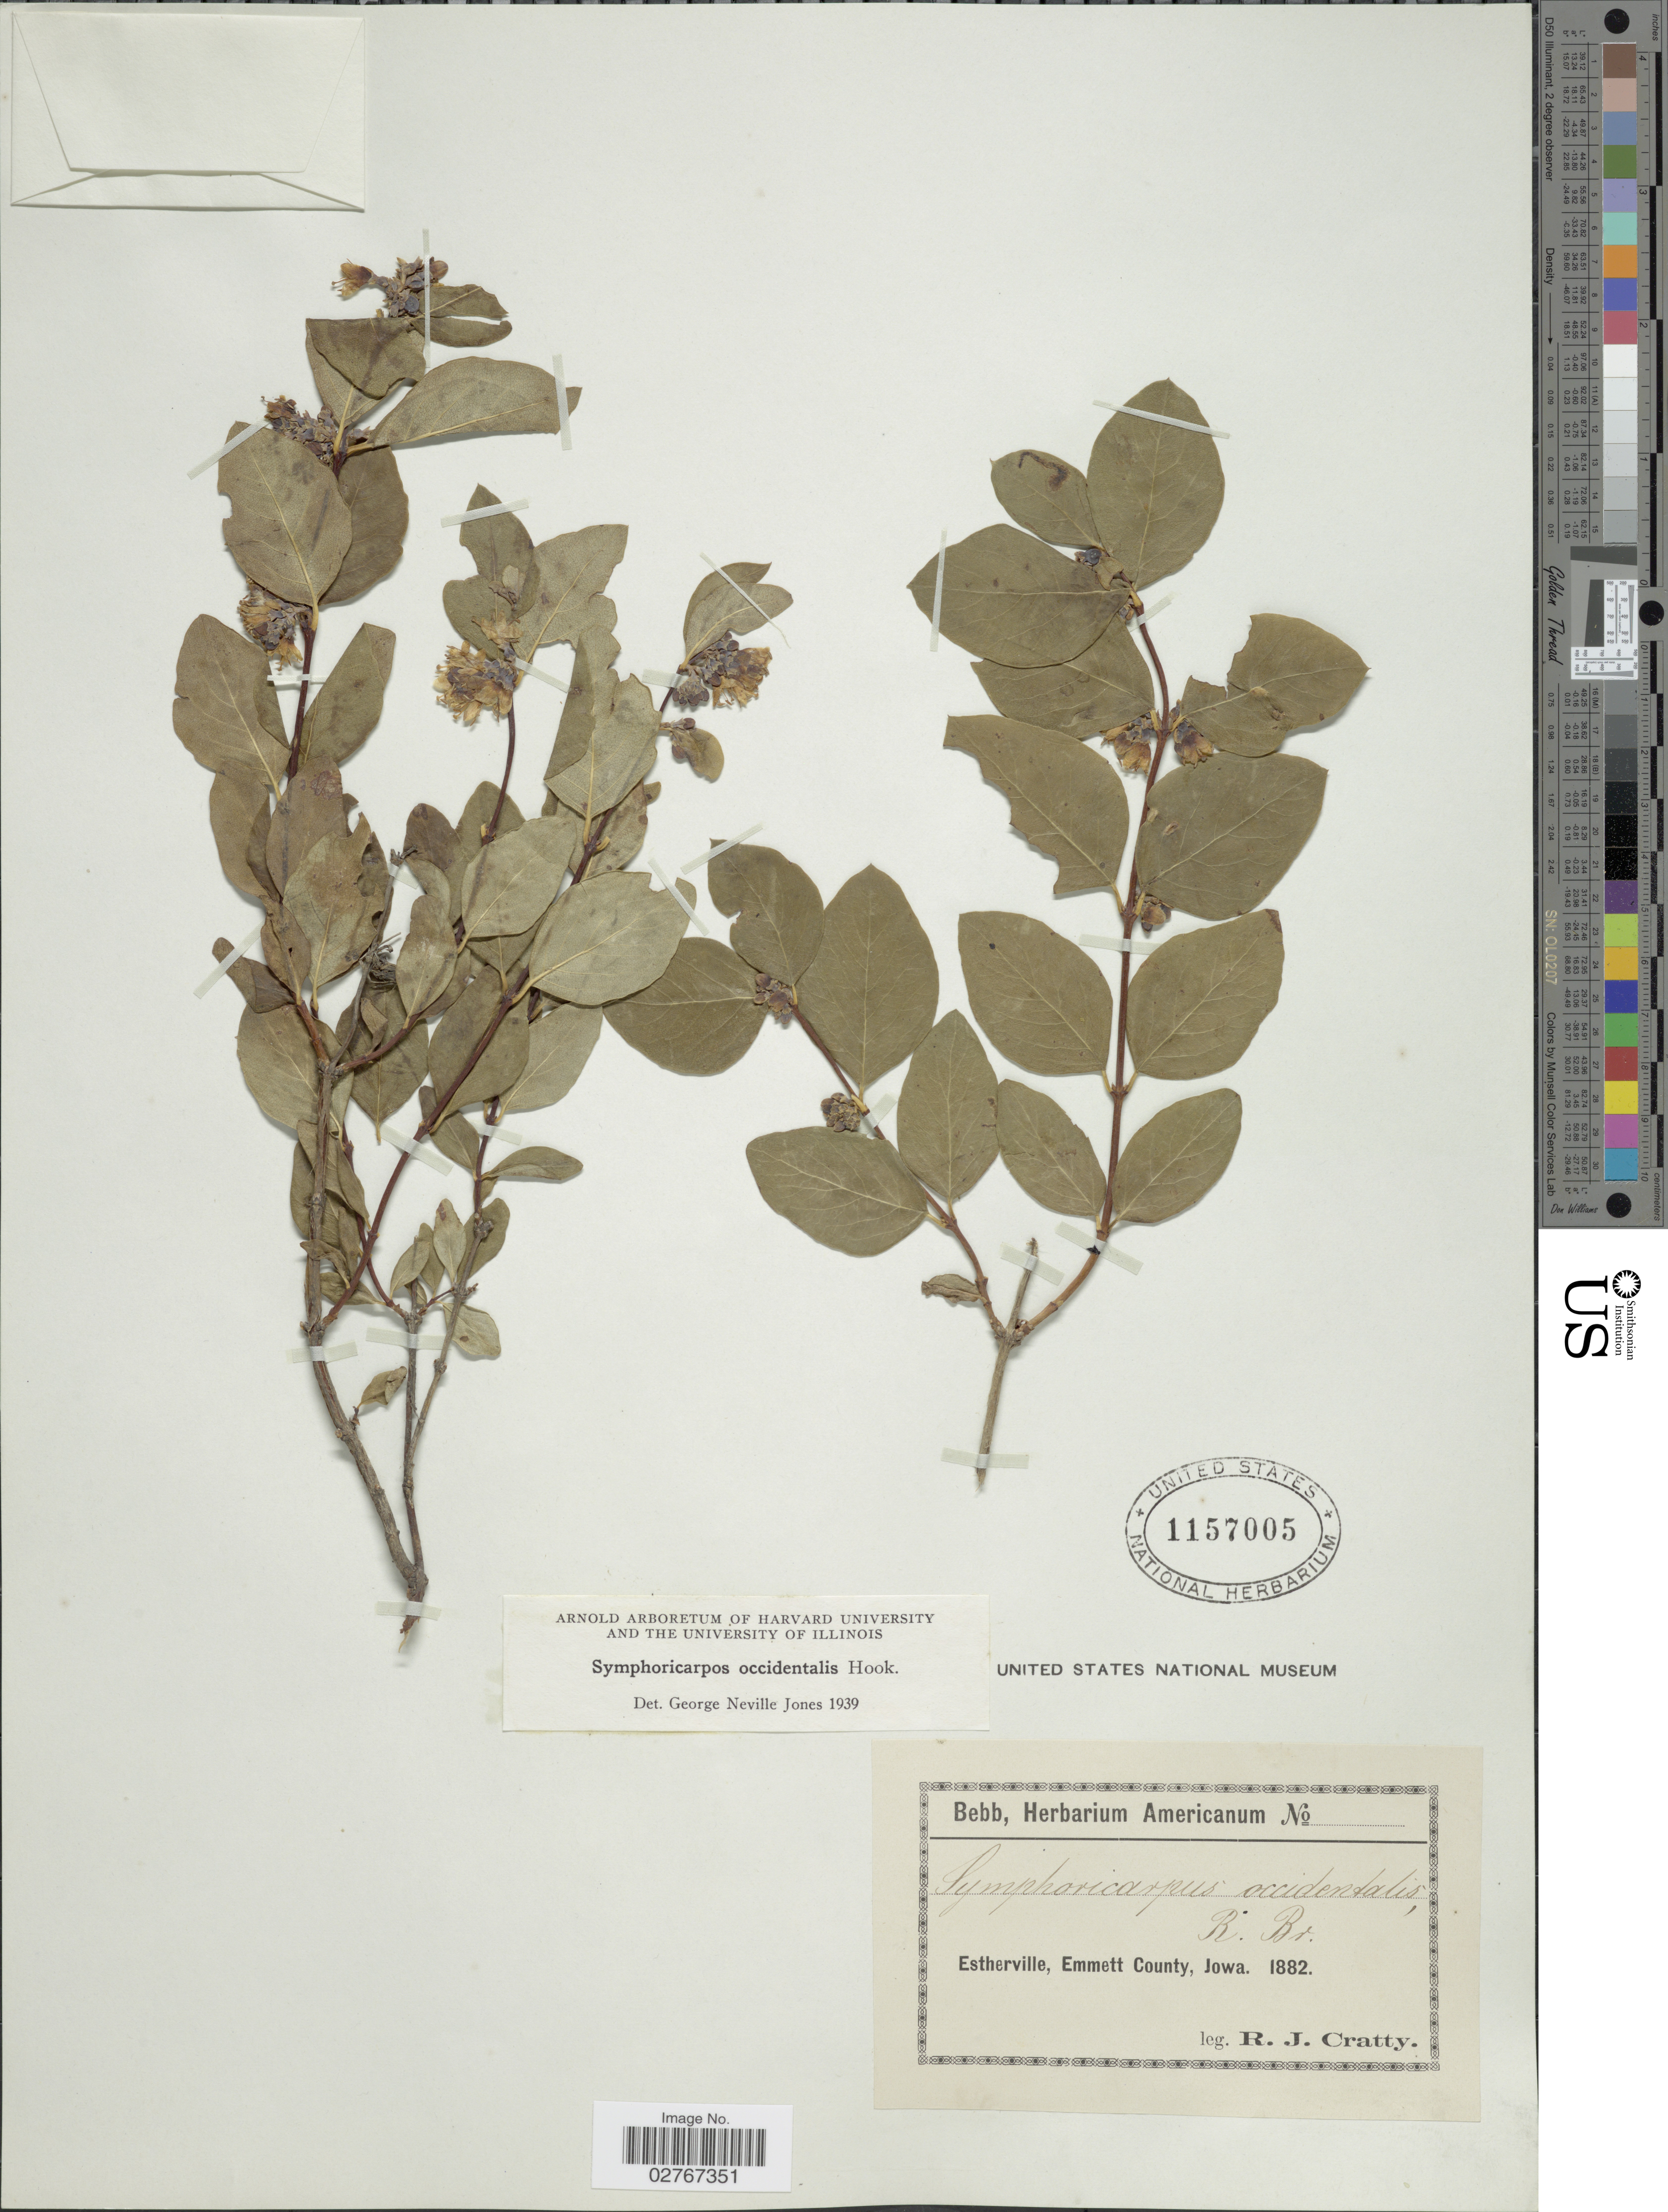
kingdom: Plantae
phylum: Tracheophyta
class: Magnoliopsida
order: Dipsacales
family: Caprifoliaceae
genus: Symphoricarpos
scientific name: Symphoricarpos occidentalis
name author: (R. Br.) Hook.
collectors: R. Cratty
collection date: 1882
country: United States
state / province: Iowa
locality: Estherville, Emmett County.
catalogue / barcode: US 1157005